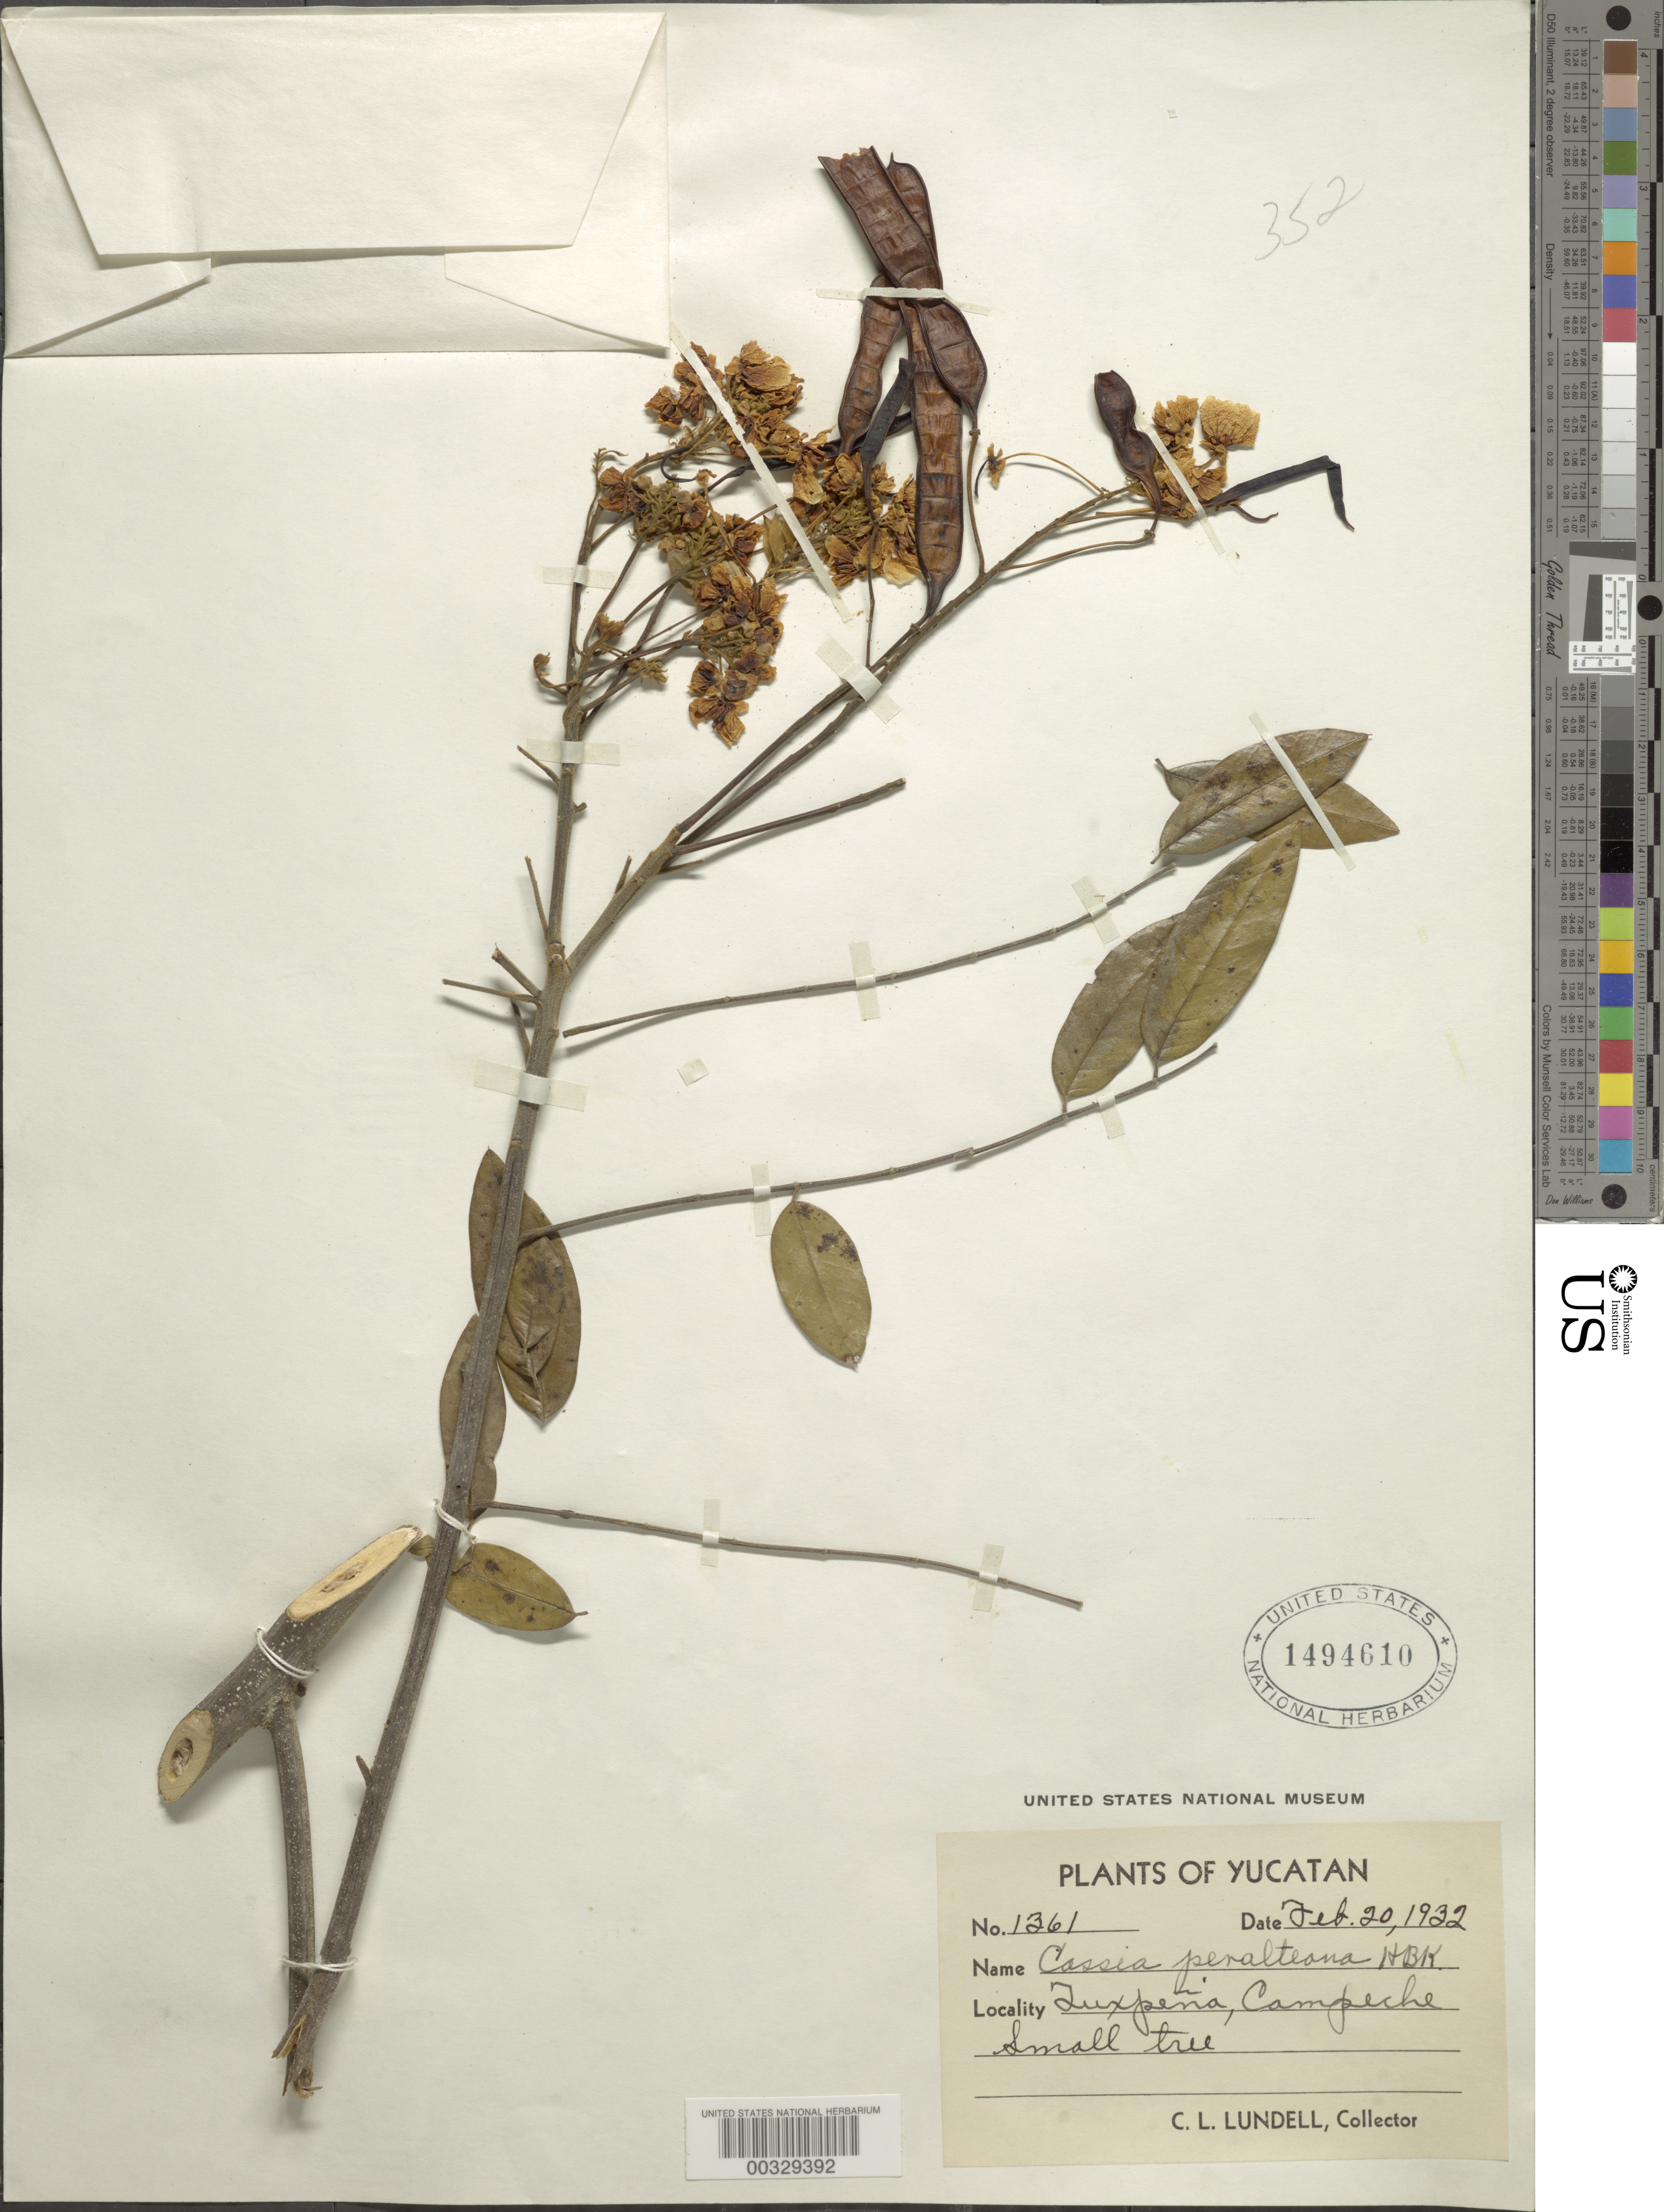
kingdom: Plantae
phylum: Tracheophyta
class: Magnoliopsida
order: Fabales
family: Fabaceae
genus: Senna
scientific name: Senna peralteana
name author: (Kunth) H.S. Irwin & Barneby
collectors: C. L. Lundell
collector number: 1361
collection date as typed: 20 Feb 1932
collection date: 1932-02-20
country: Mexico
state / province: Campeche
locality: Tuxpena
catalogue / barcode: US 1494610